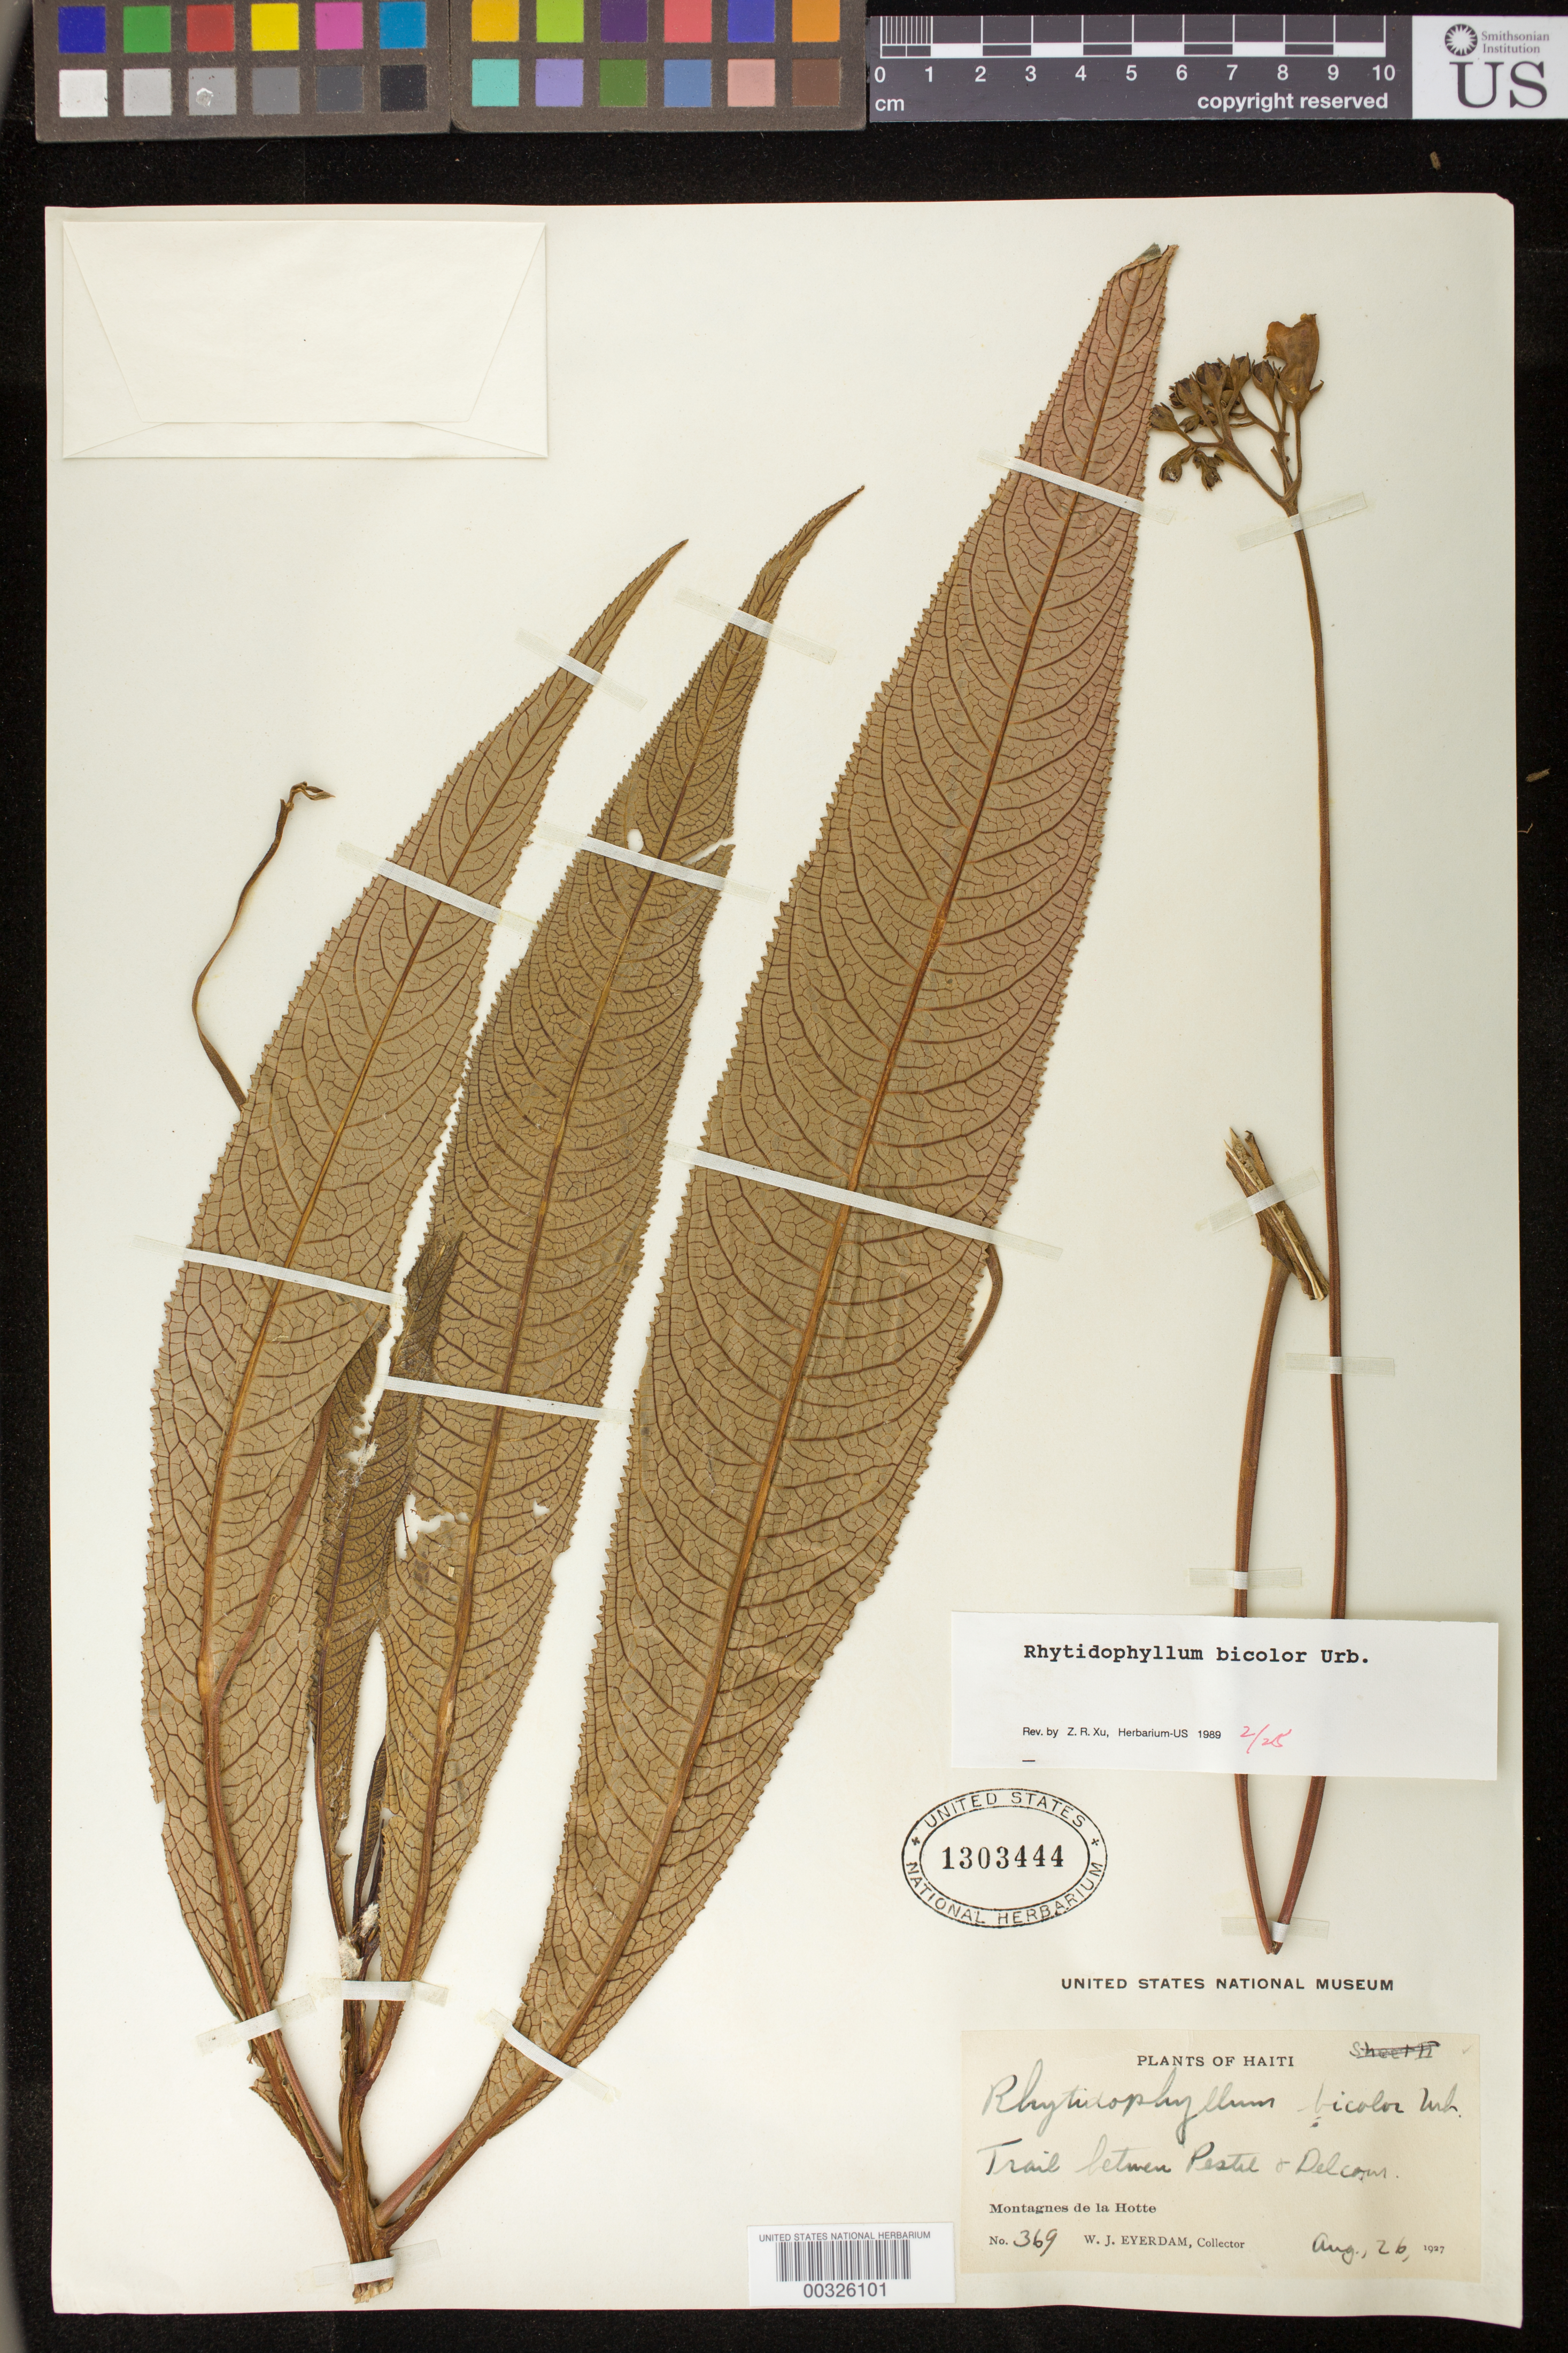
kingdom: Plantae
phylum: Tracheophyta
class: Magnoliopsida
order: Lamiales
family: Gesneriaceae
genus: Gesneria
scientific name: Gesneria bicolor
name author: (Urban) Simon Joly & J.L. Clark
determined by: Skog, Laurence E.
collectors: W. J. Eyerdam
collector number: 369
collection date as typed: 26 Aug 1927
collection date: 1927-08-26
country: Haiti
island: Hispaniola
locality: Montagnes de la Hotte, trail between Pestel and Delcour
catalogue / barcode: US 1303444